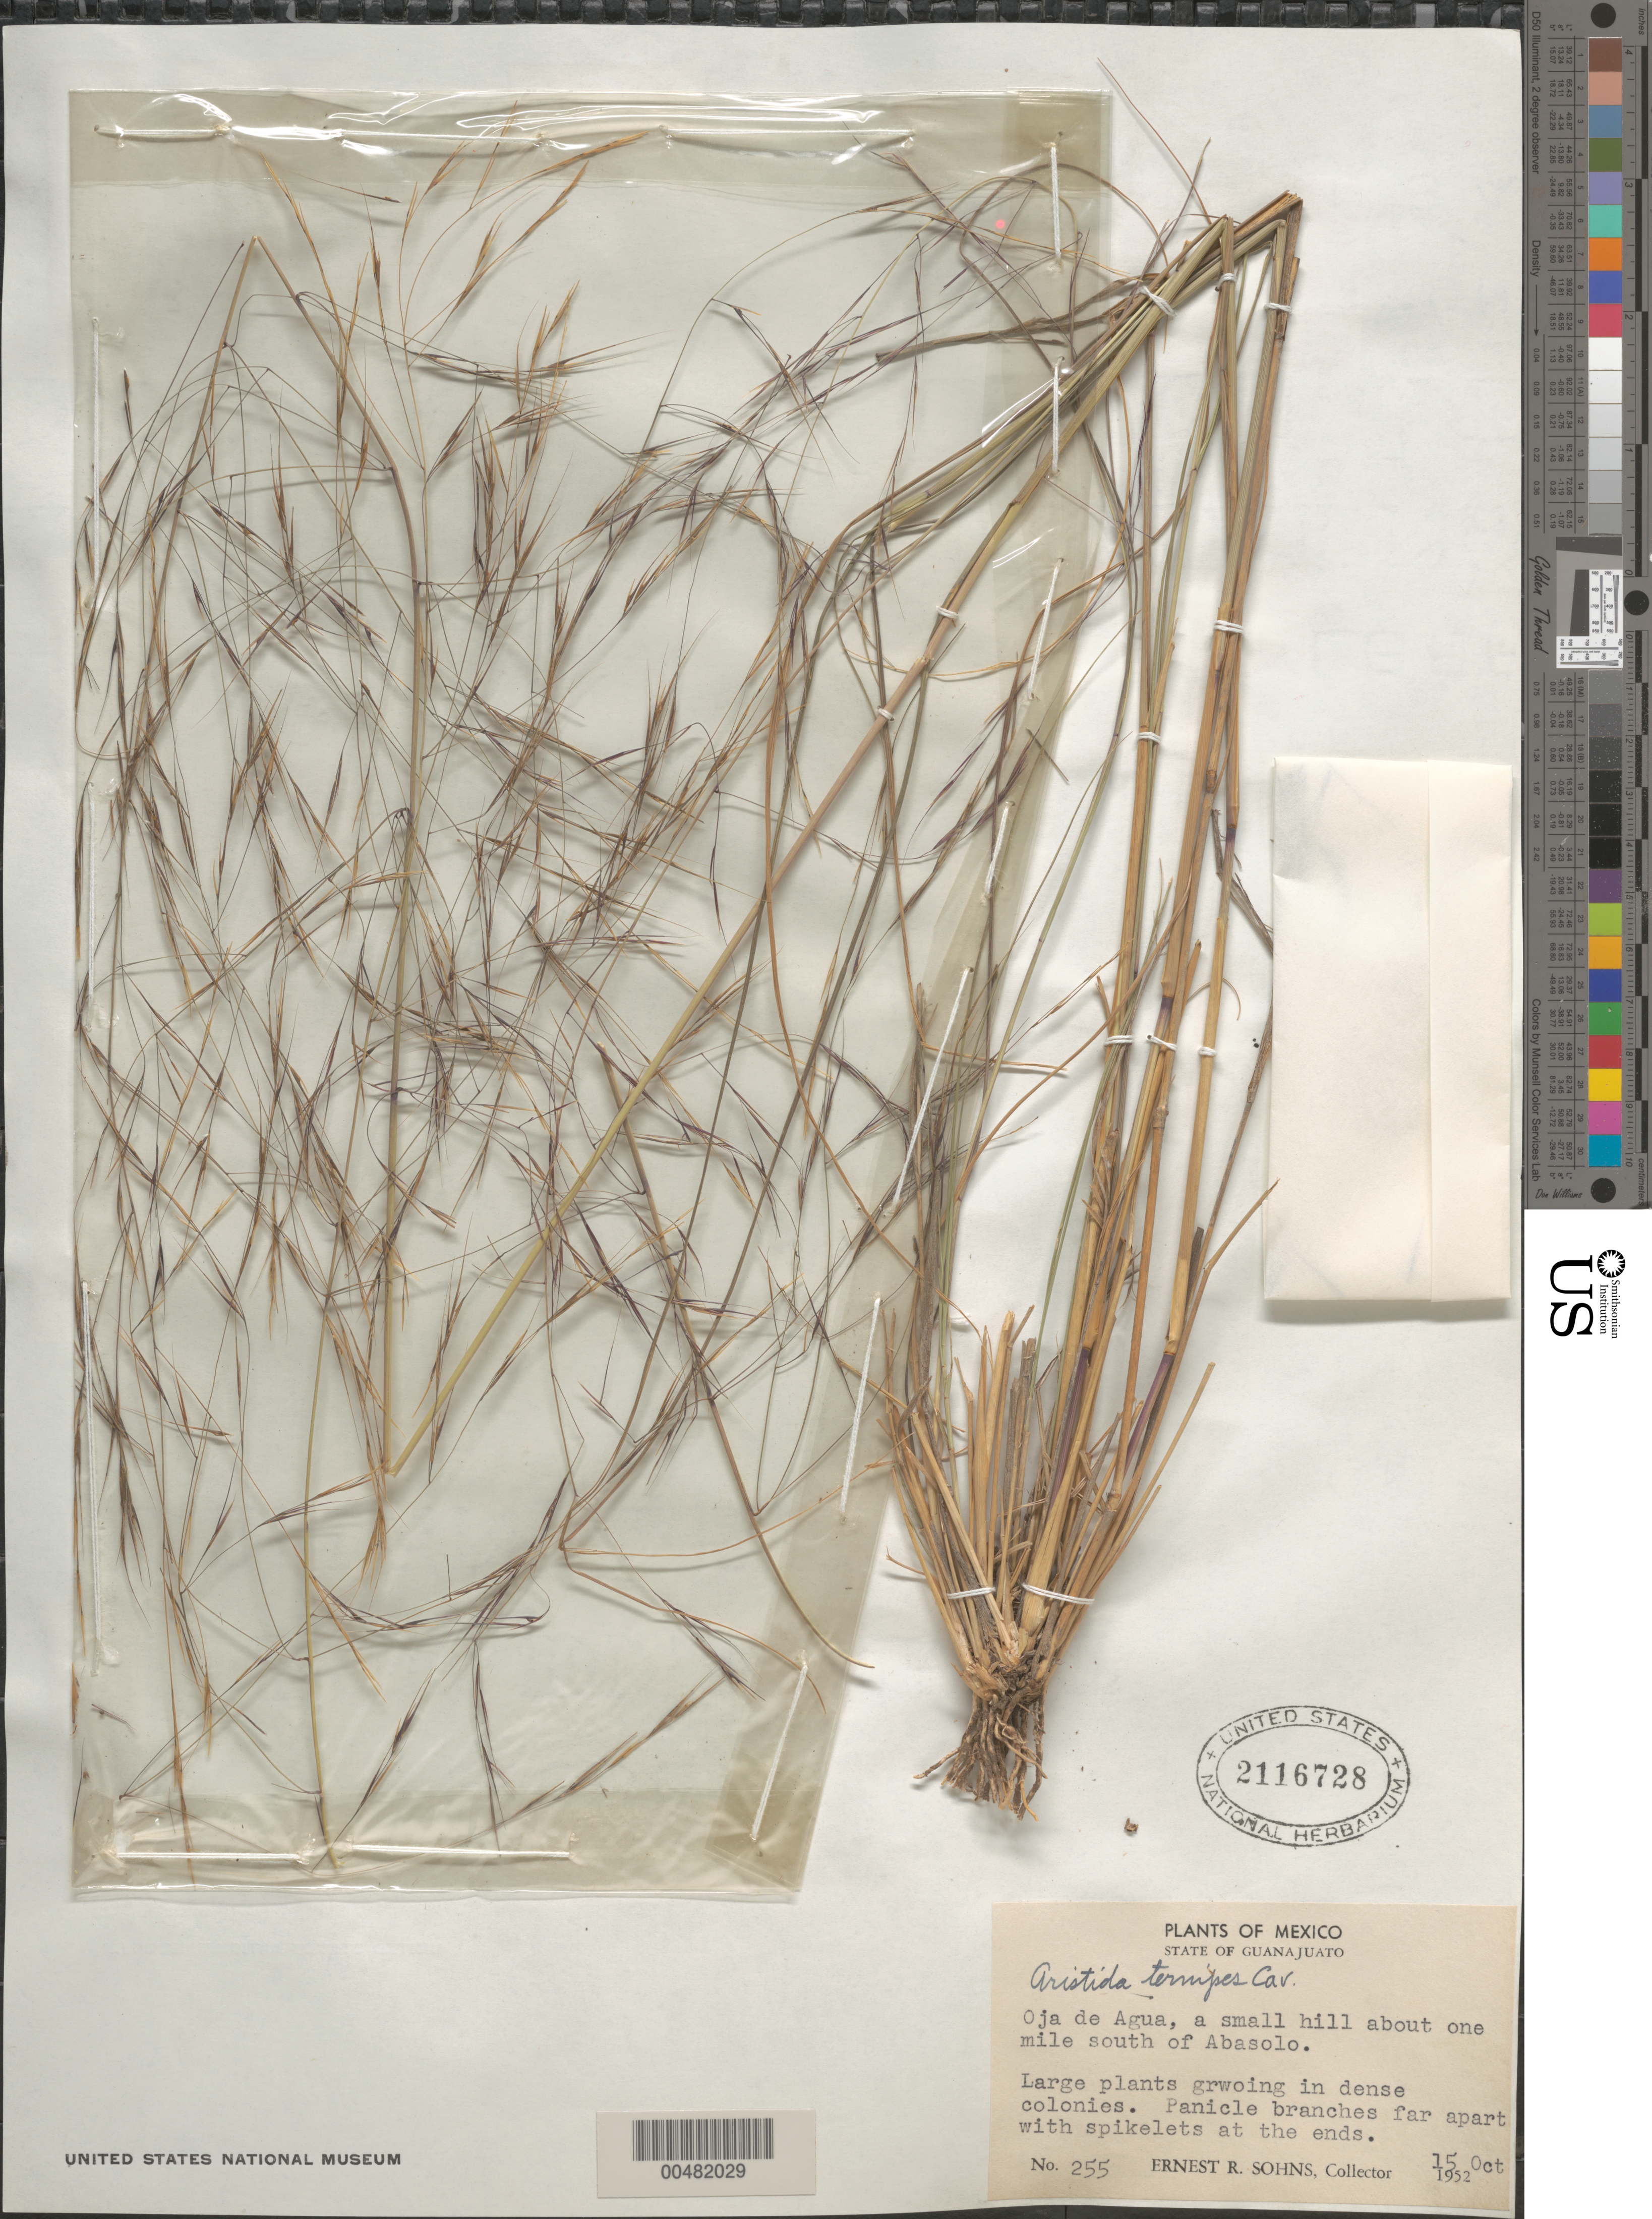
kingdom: Plantae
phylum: Tracheophyta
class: Liliopsida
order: Poales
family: Poaceae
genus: Aristida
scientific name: Aristida ternipes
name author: Cav.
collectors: E. R. Sohns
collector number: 255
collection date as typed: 15 Oct 1952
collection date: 1952-10-15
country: Mexico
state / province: Guanajuato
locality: Oja de Agua, a small hill about one mile S of Abasolo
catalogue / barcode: US 2116728